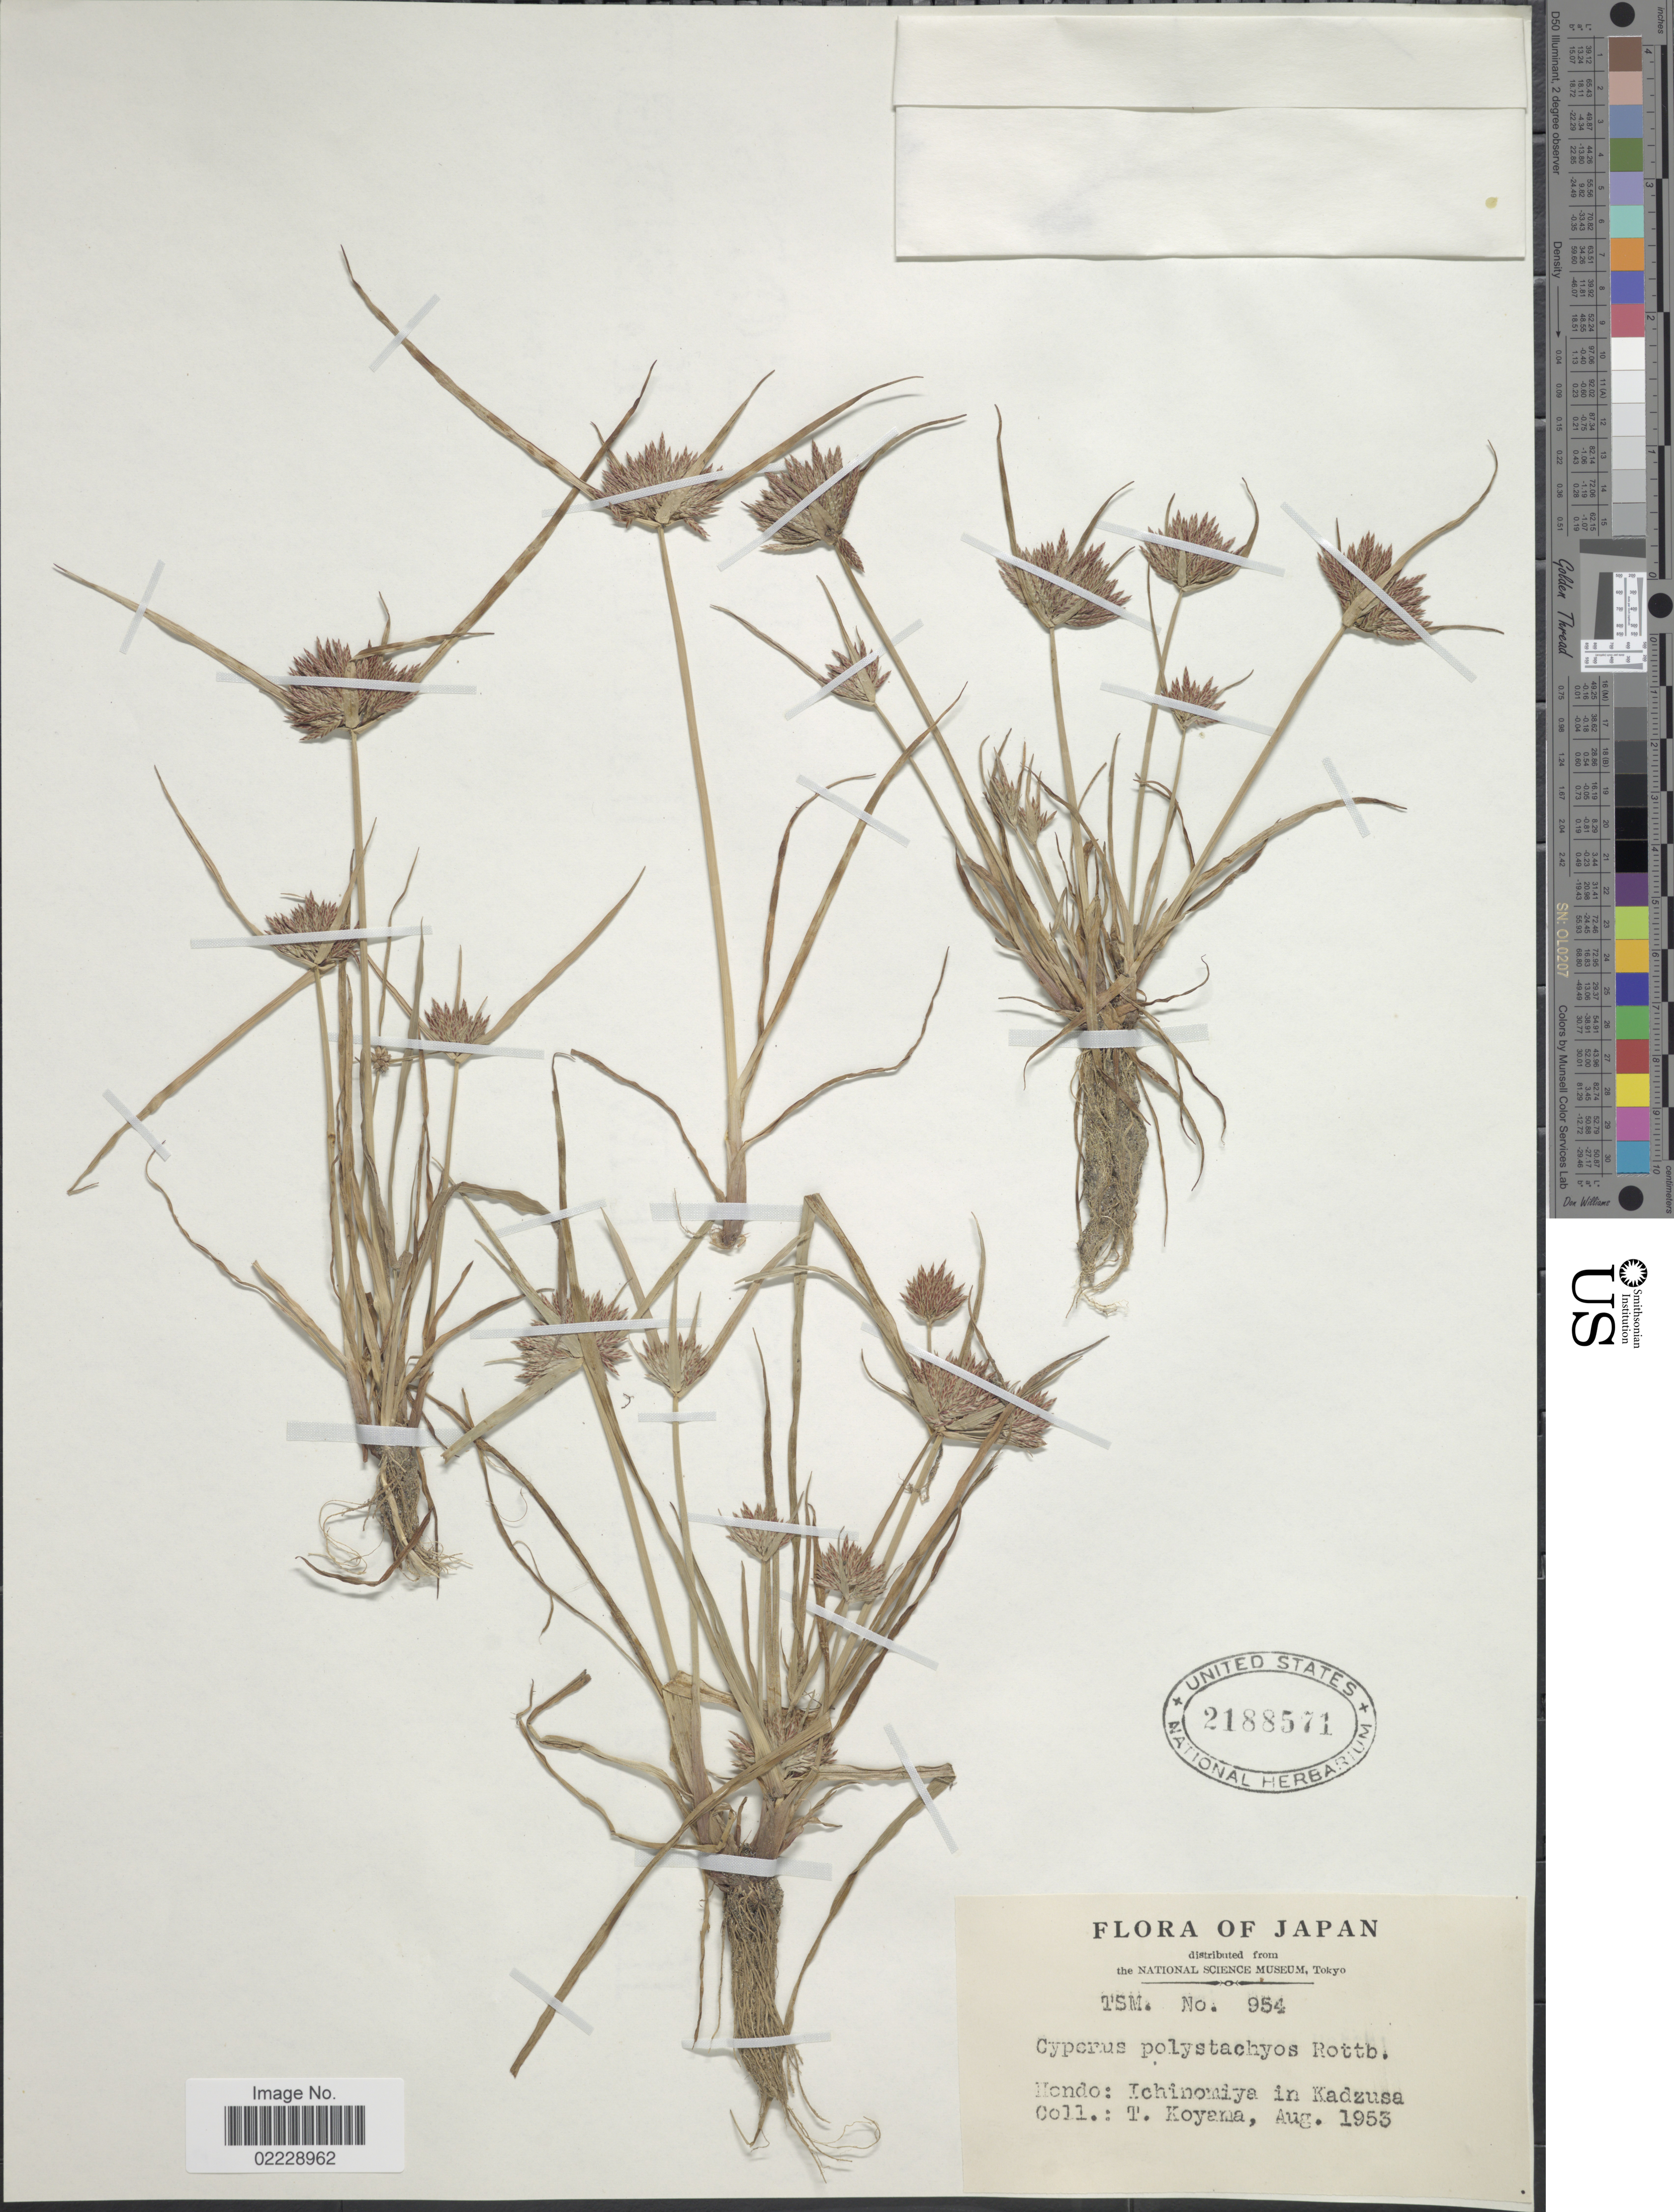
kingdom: Plantae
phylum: Tracheophyta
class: Liliopsida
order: Poales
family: Cyperaceae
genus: Cyperus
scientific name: Cyperus polystachyos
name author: Rottb.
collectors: T. Koyama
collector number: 954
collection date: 1953-08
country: Japan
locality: Hondo: Ichinomiya in Kadzusa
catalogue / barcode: US 2188571